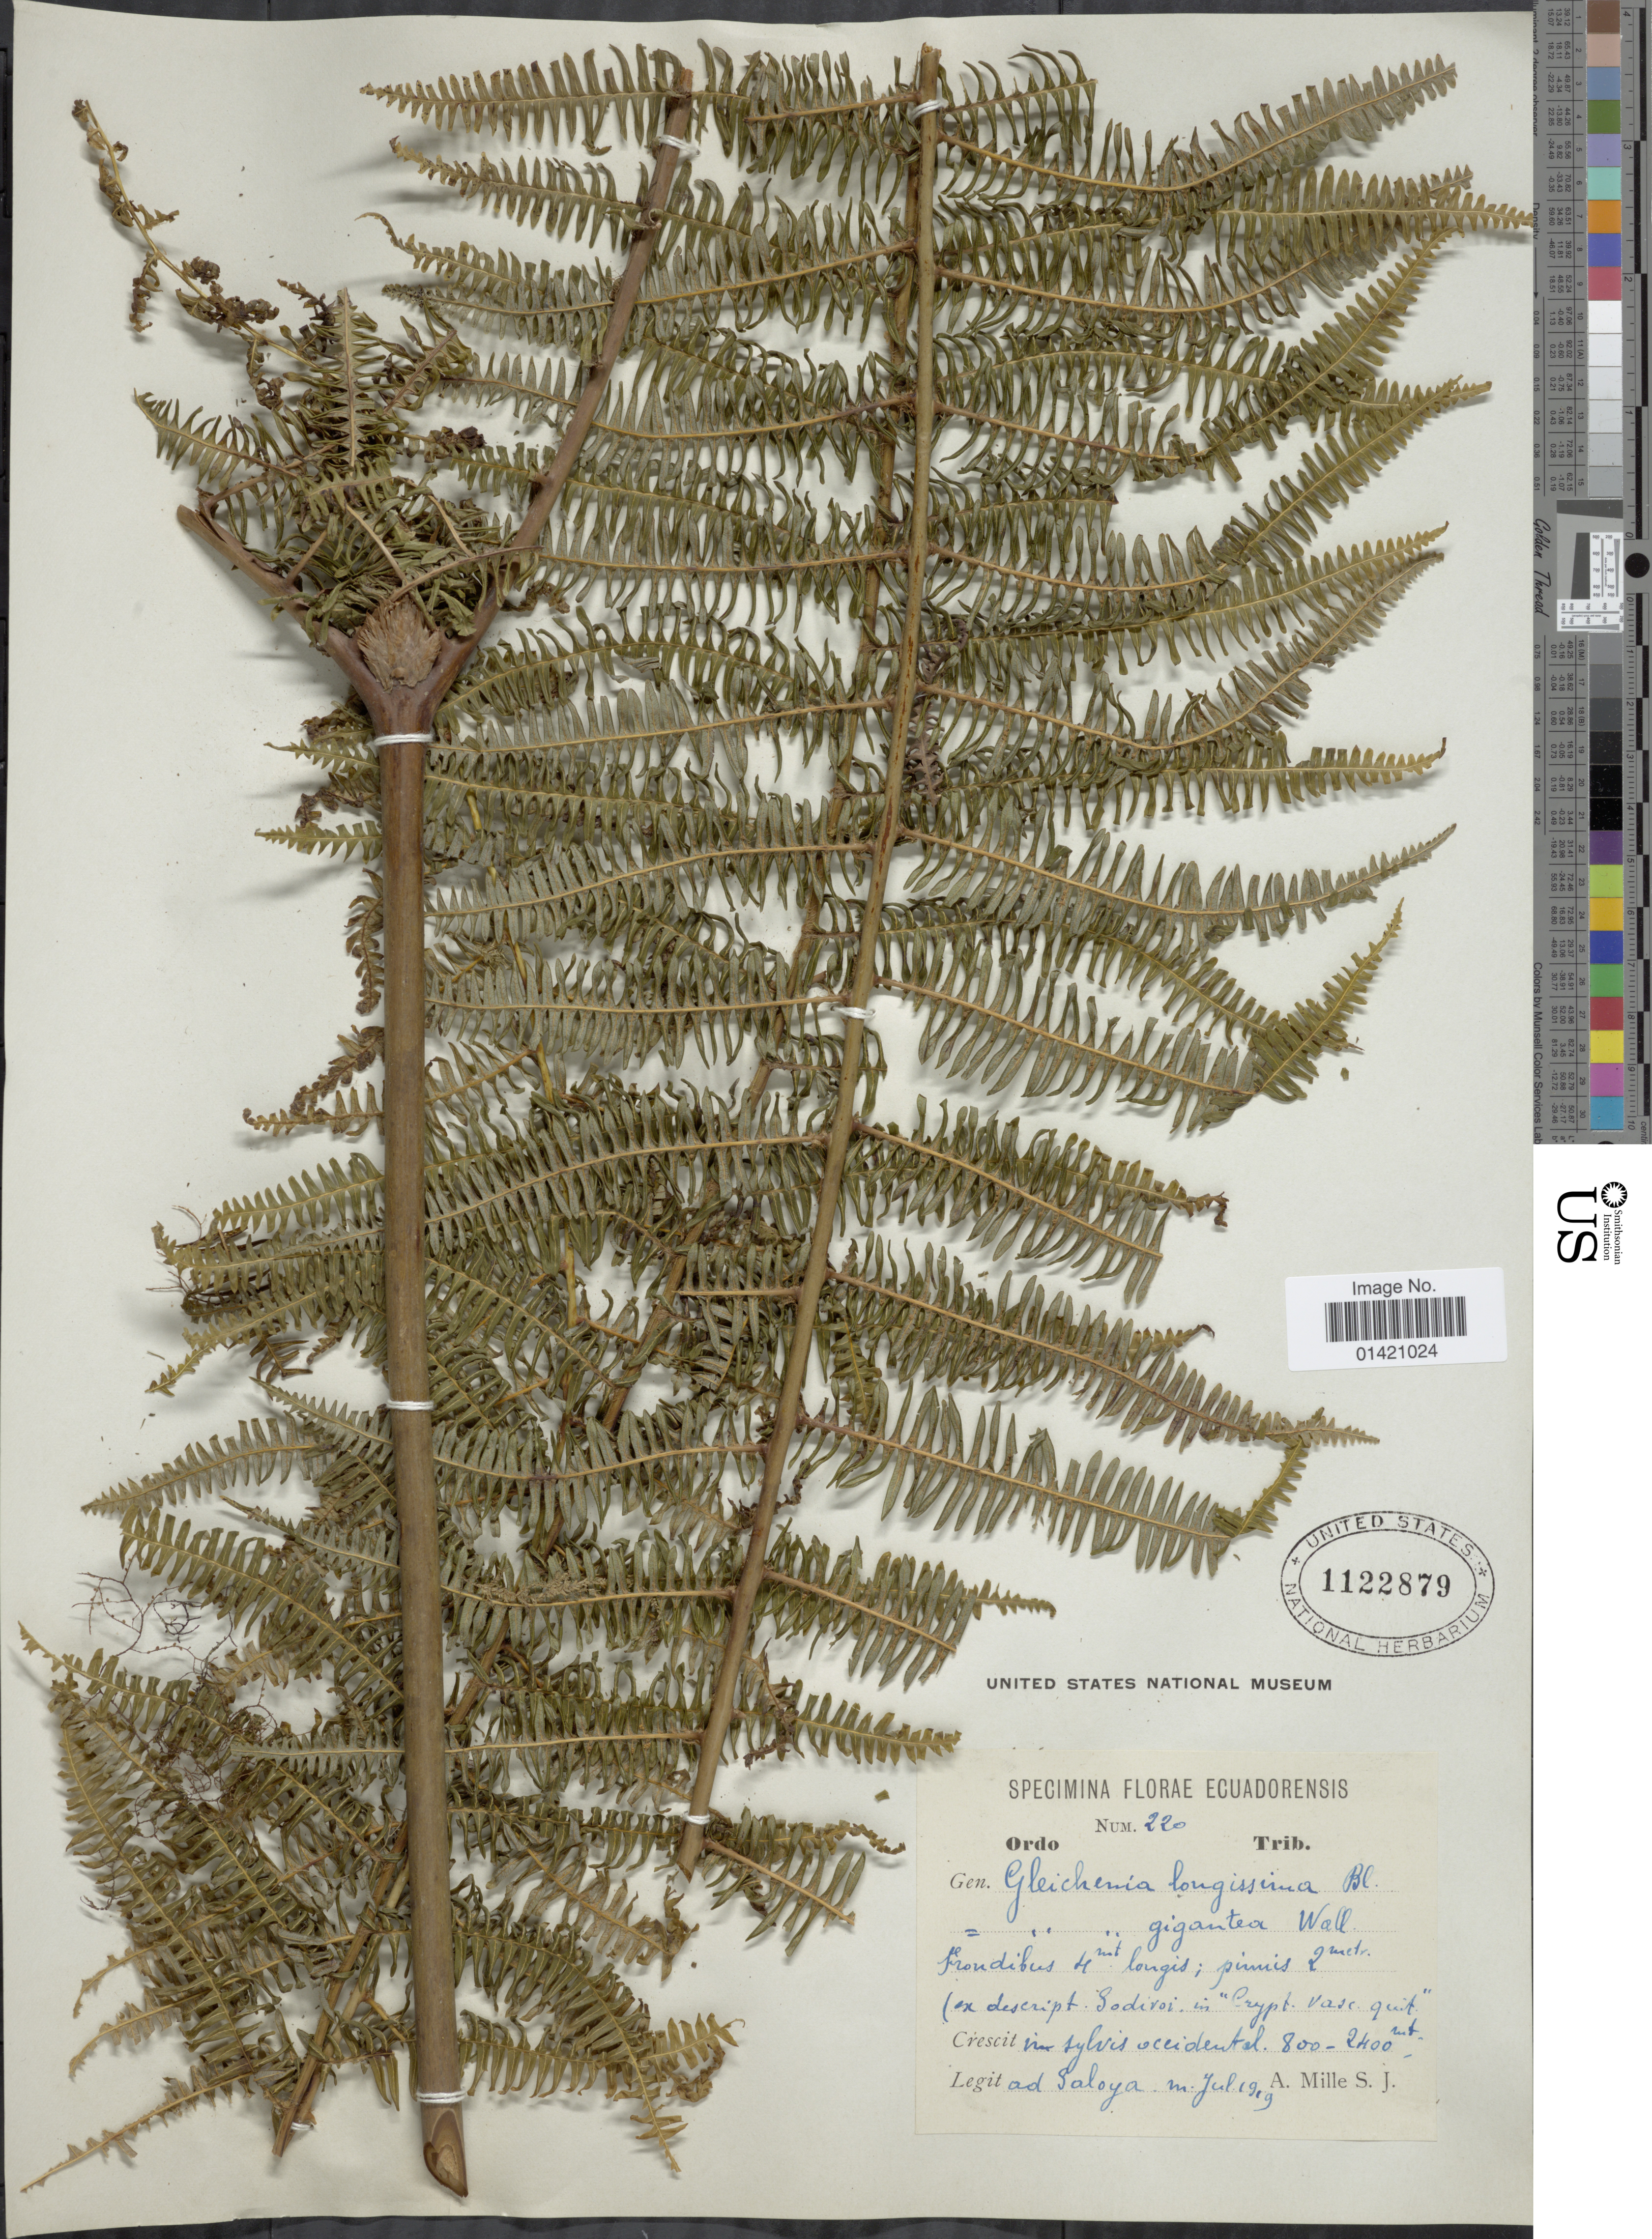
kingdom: Plantae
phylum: Tracheophyta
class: Polypodiopsida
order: Gleicheniales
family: Gleicheniaceae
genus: Diplopterygium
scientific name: Diplopterygium bancroftii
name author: (Hook.) A.R. Sm.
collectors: A. Mille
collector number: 220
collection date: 1919-07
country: Ecuador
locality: In sylvis occidental.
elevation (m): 800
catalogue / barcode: US 1122879